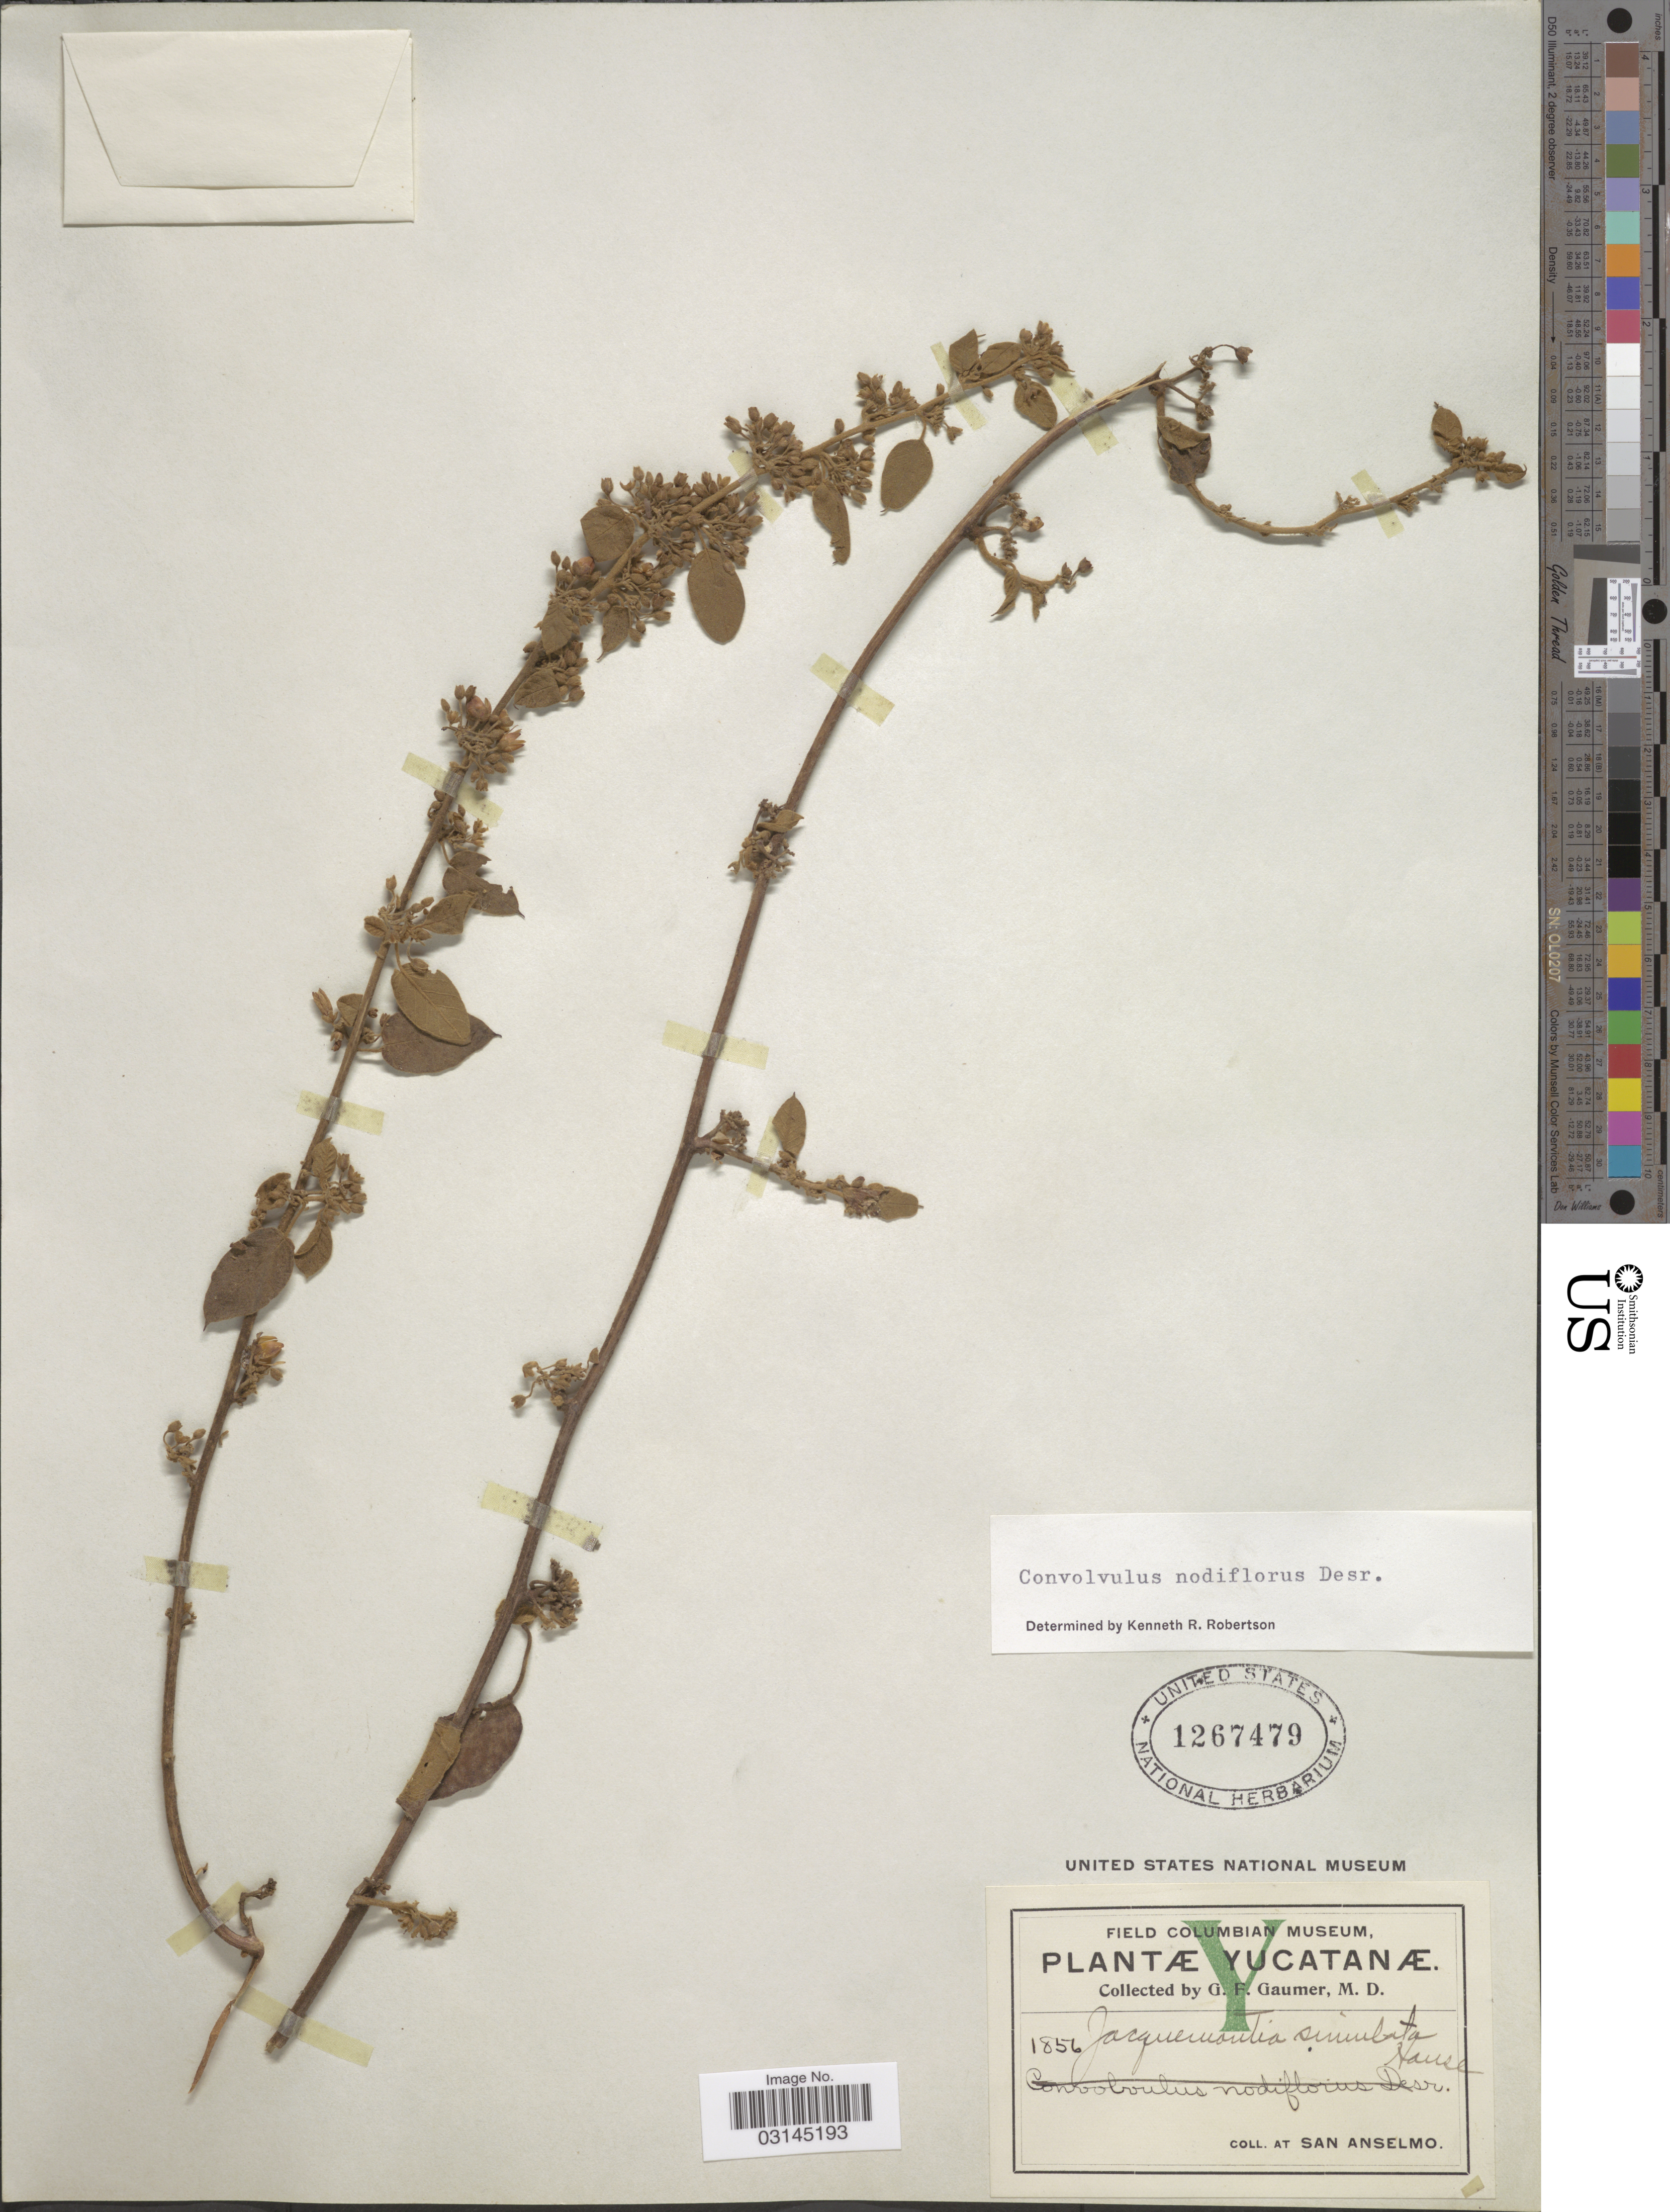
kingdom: Plantae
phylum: Tracheophyta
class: Magnoliopsida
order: Solanales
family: Convolvulaceae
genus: Convolvulus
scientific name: Convolvulus nodiflorus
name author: Desr.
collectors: G. F. Gaumer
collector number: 1856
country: Mexico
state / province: Yucatán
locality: At San Anselmo.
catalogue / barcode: US 1267479